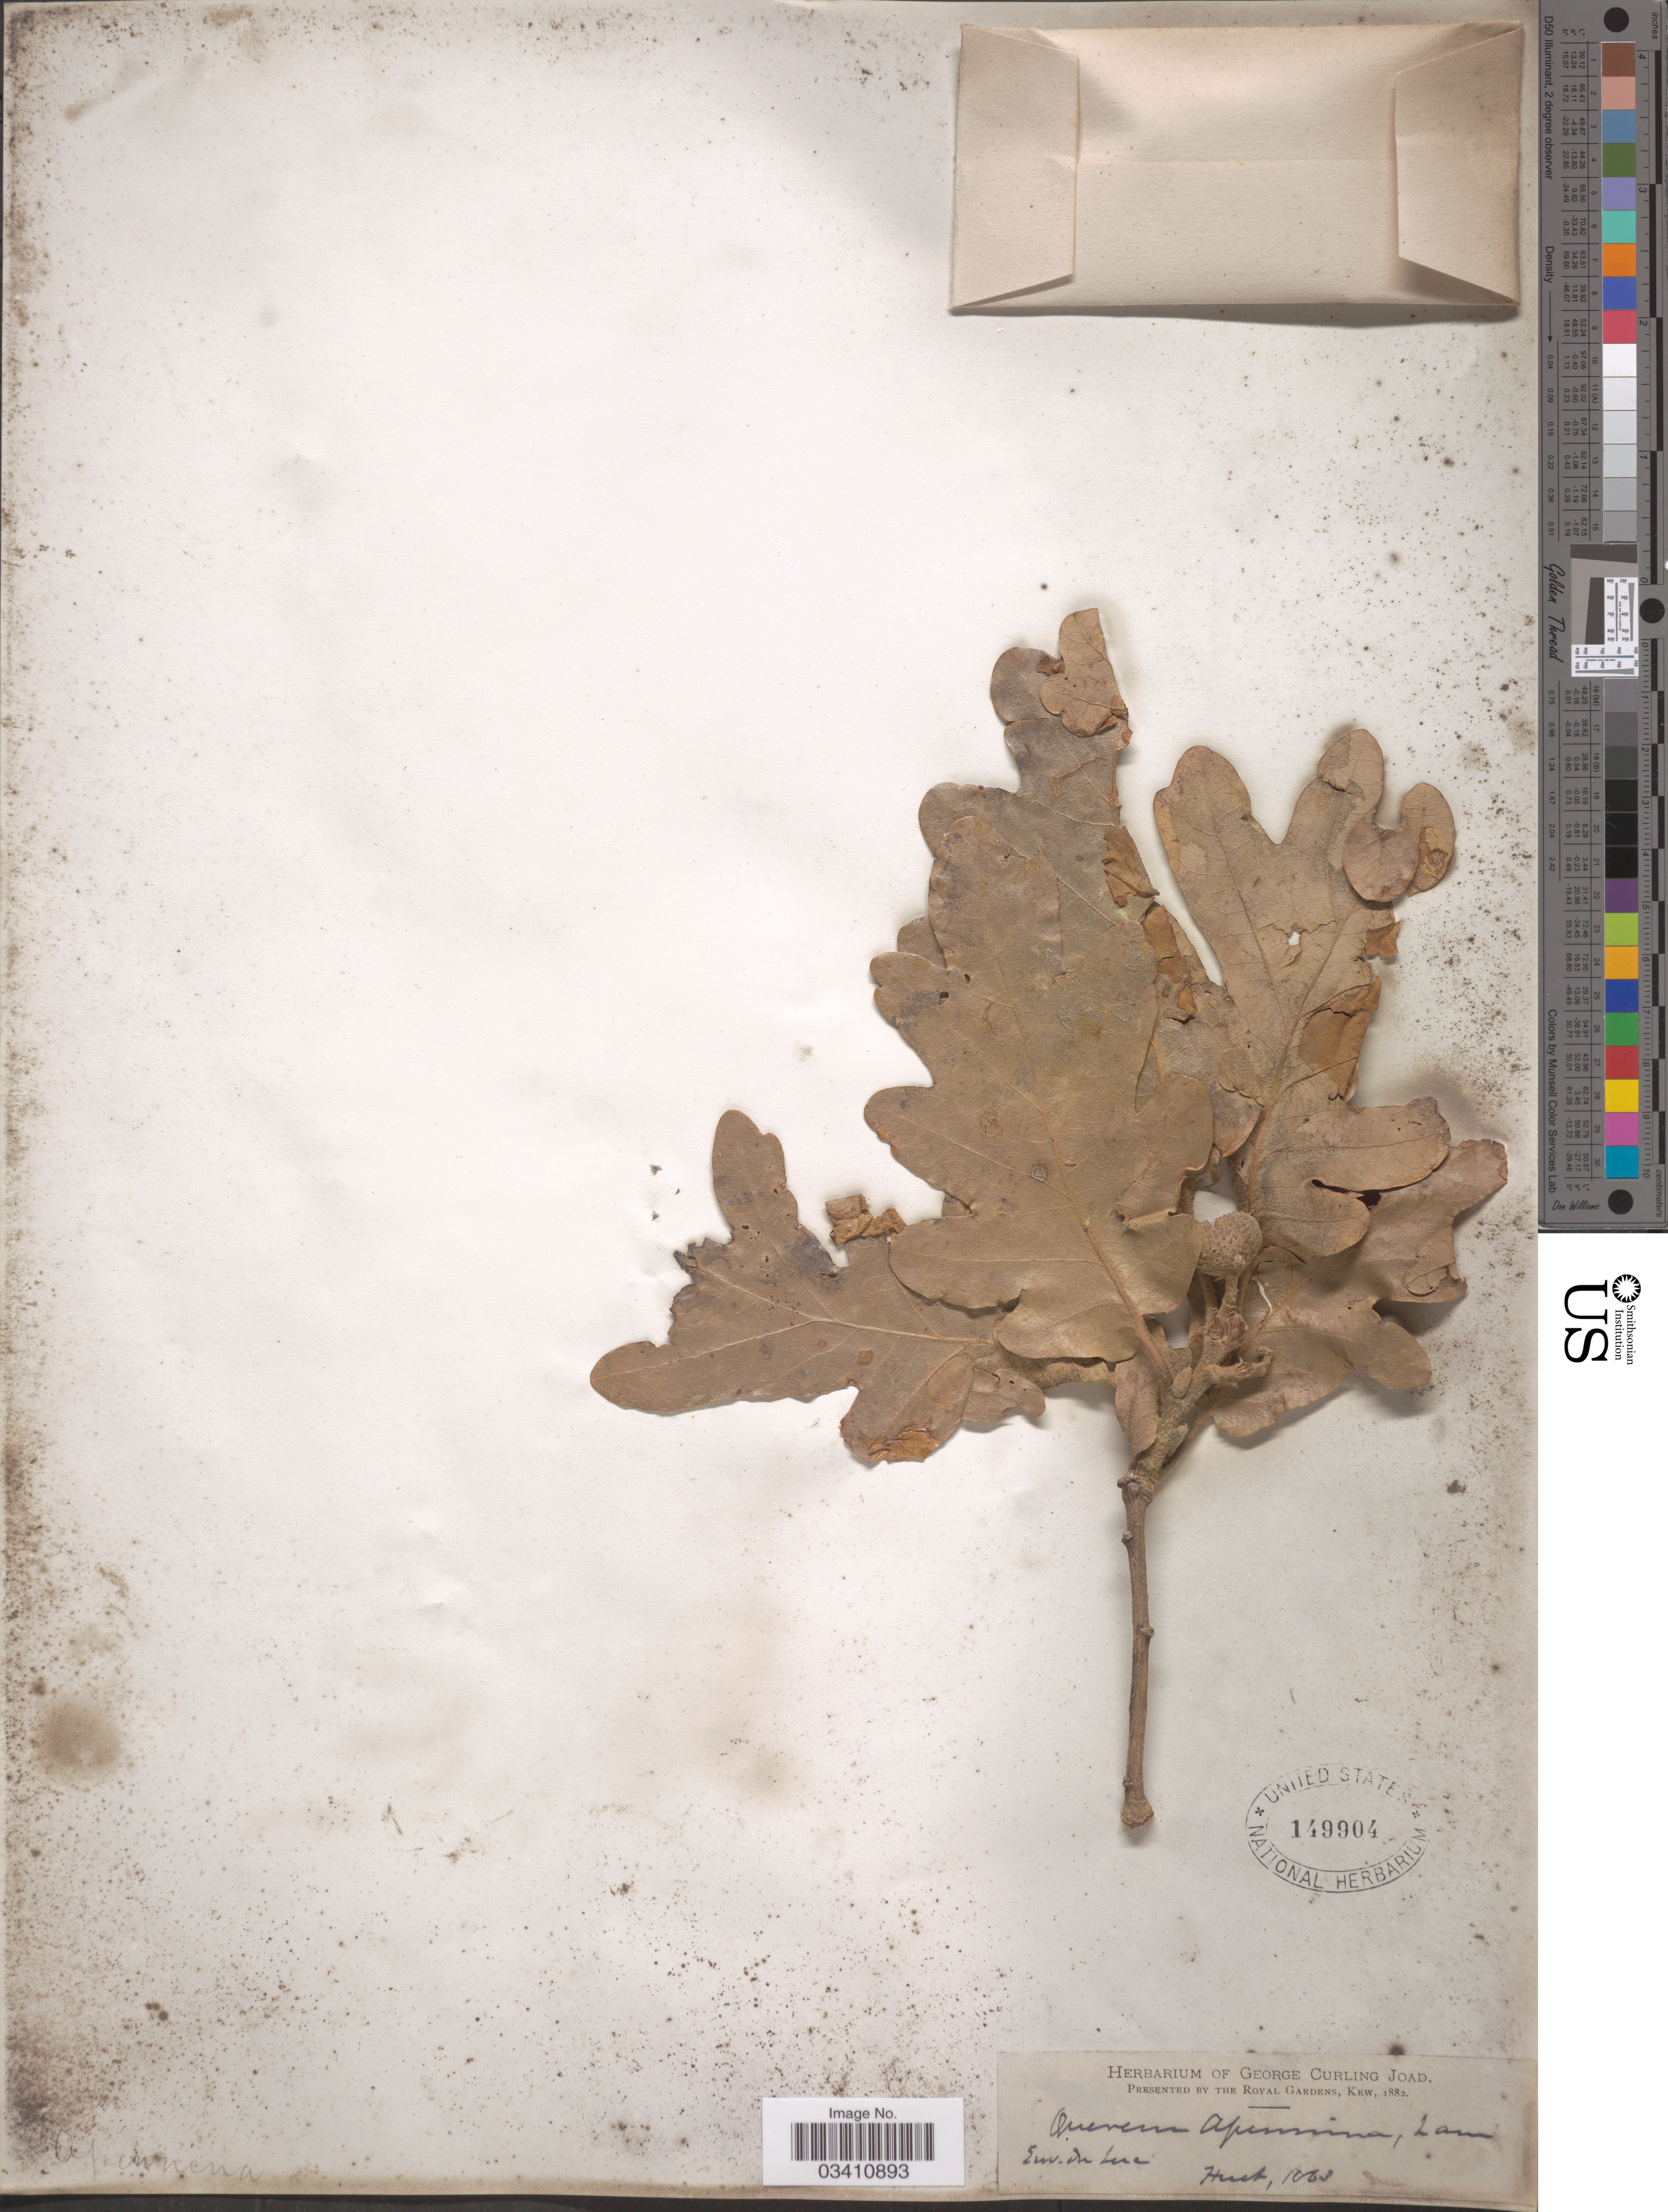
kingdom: Plantae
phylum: Tracheophyta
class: Magnoliopsida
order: Fagales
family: Fagaceae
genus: Quercus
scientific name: Quercus apenina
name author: Lam.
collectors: -. Huet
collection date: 1863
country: France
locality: Env. de Luc.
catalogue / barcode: US 149904